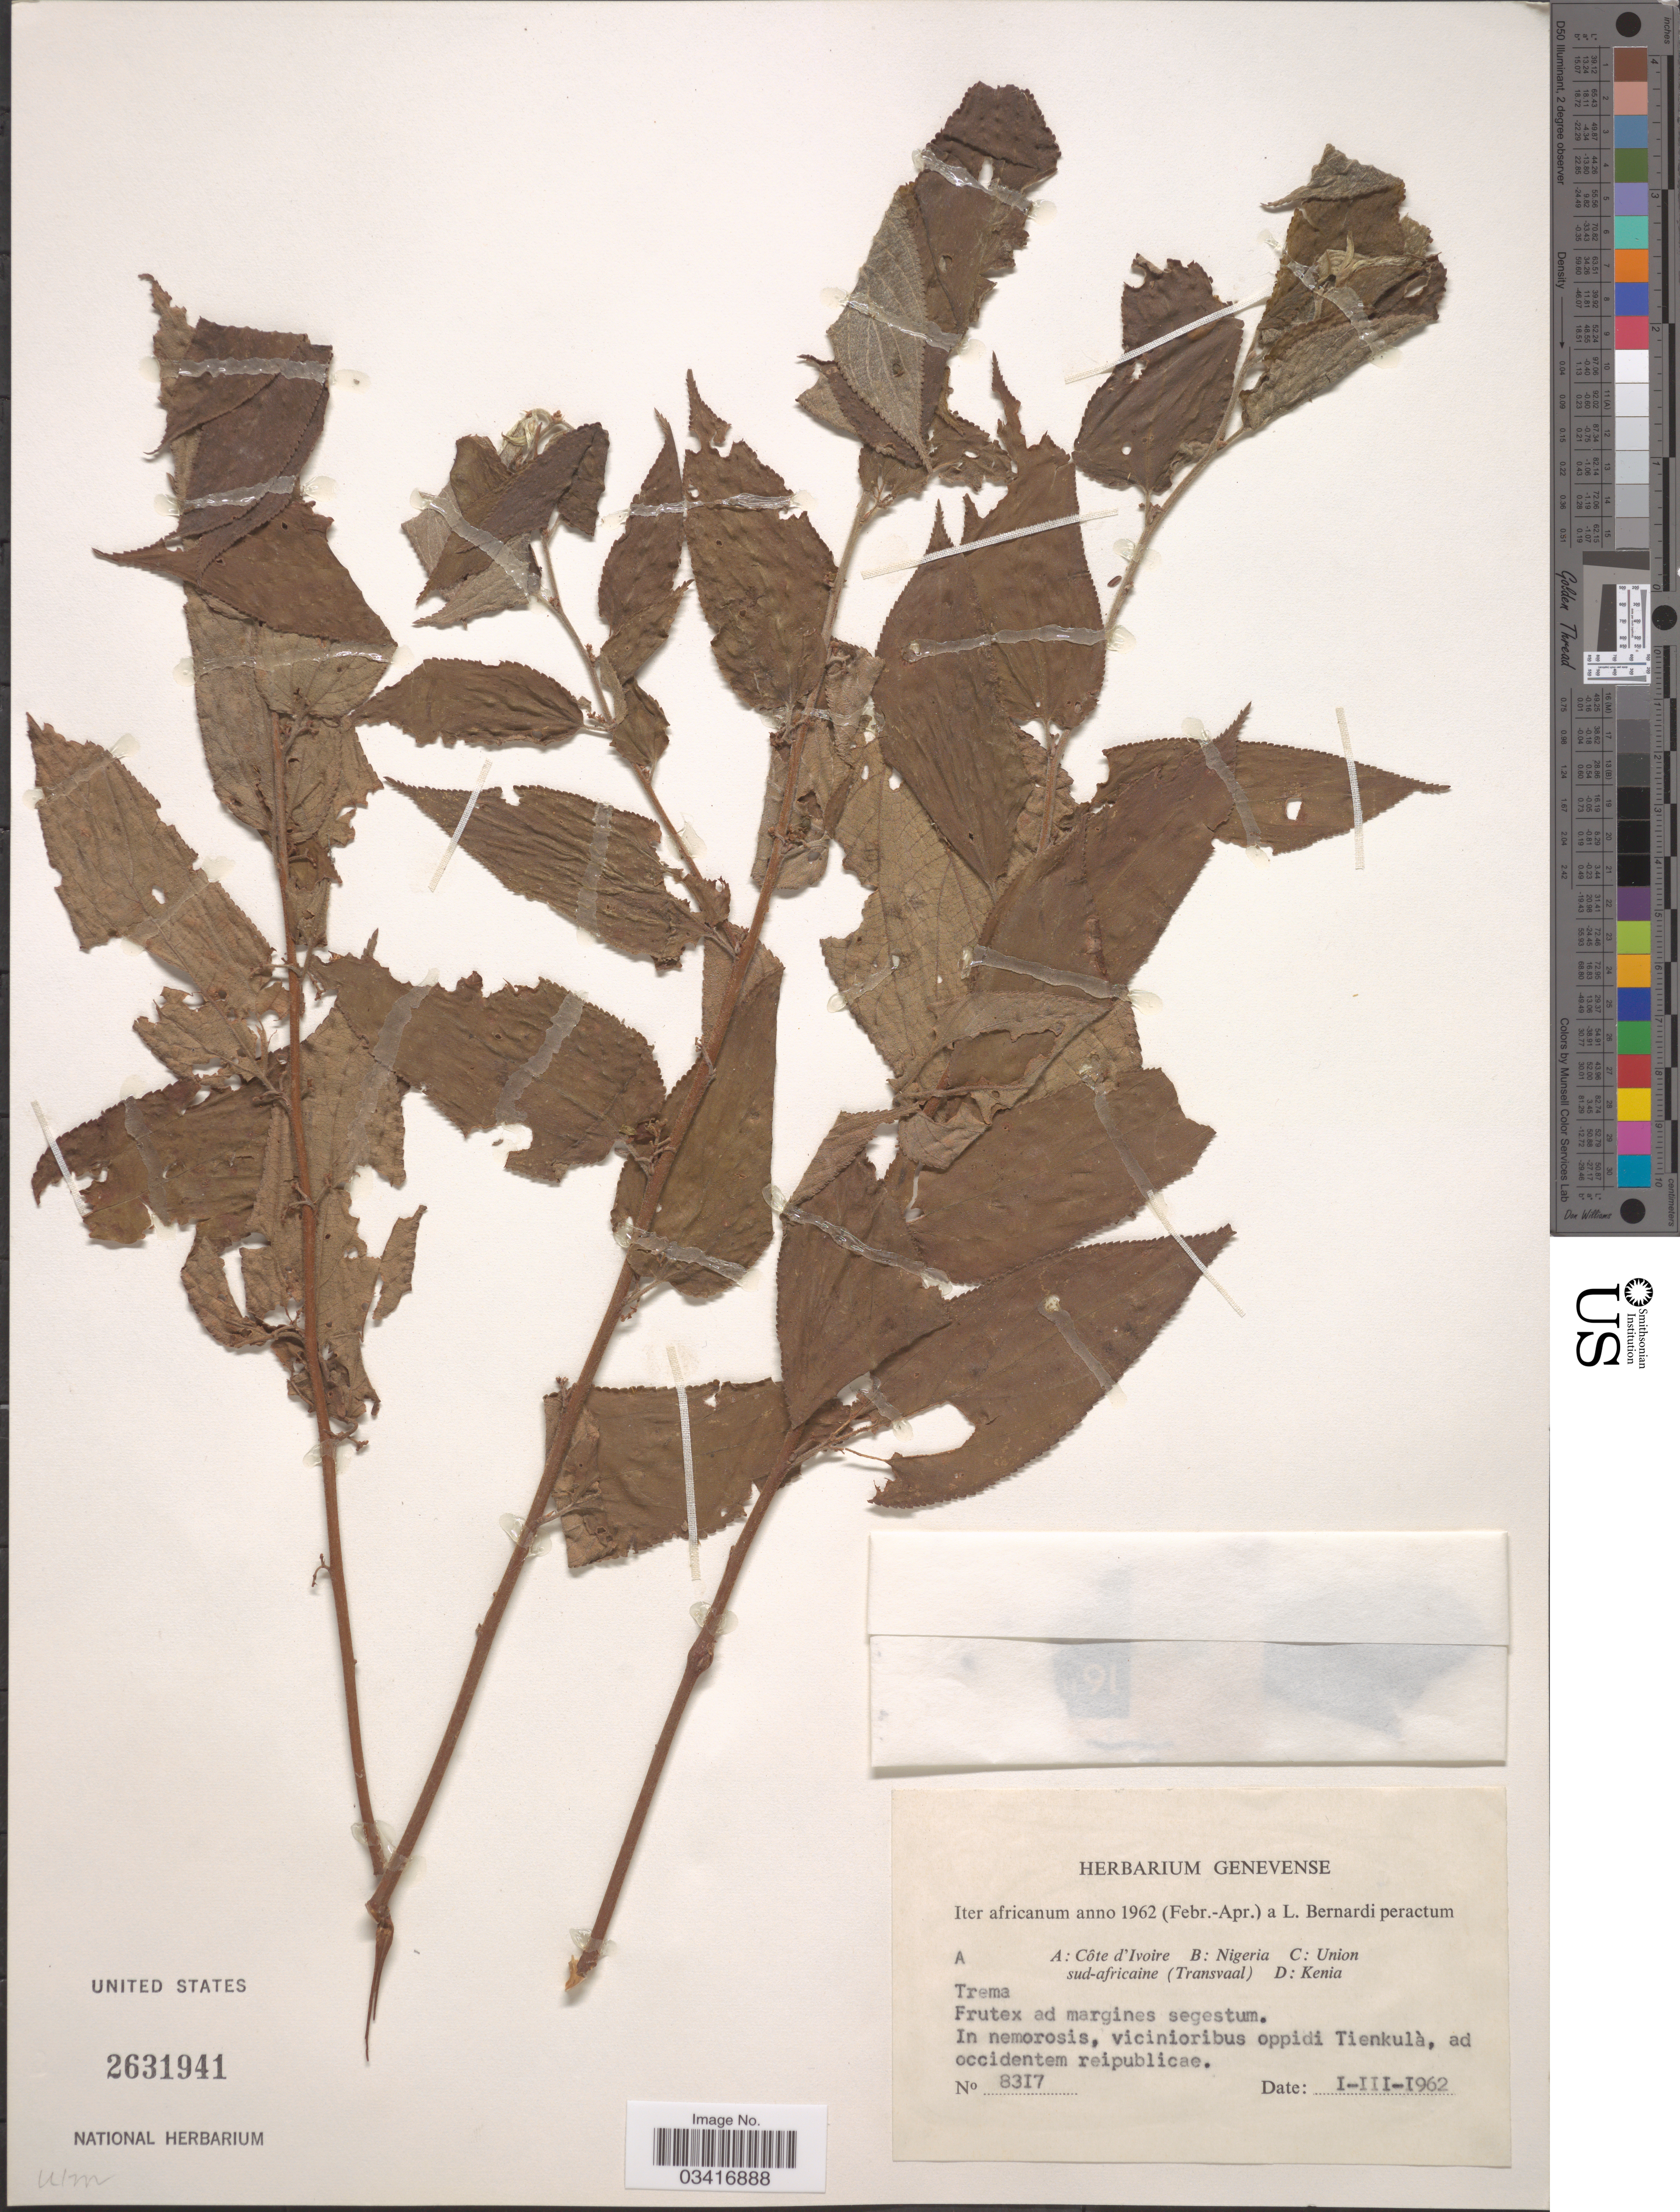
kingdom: Plantae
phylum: Tracheophyta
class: Magnoliopsida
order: Rosales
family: Cannabaceae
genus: Trema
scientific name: Trema sp.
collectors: L. Bernardi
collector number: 8317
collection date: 1962-03-01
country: Ivory Coast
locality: Côte d'Ivoire. In nemorosis, vicinioribus oppidi Tienkulà.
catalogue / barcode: US 2631941